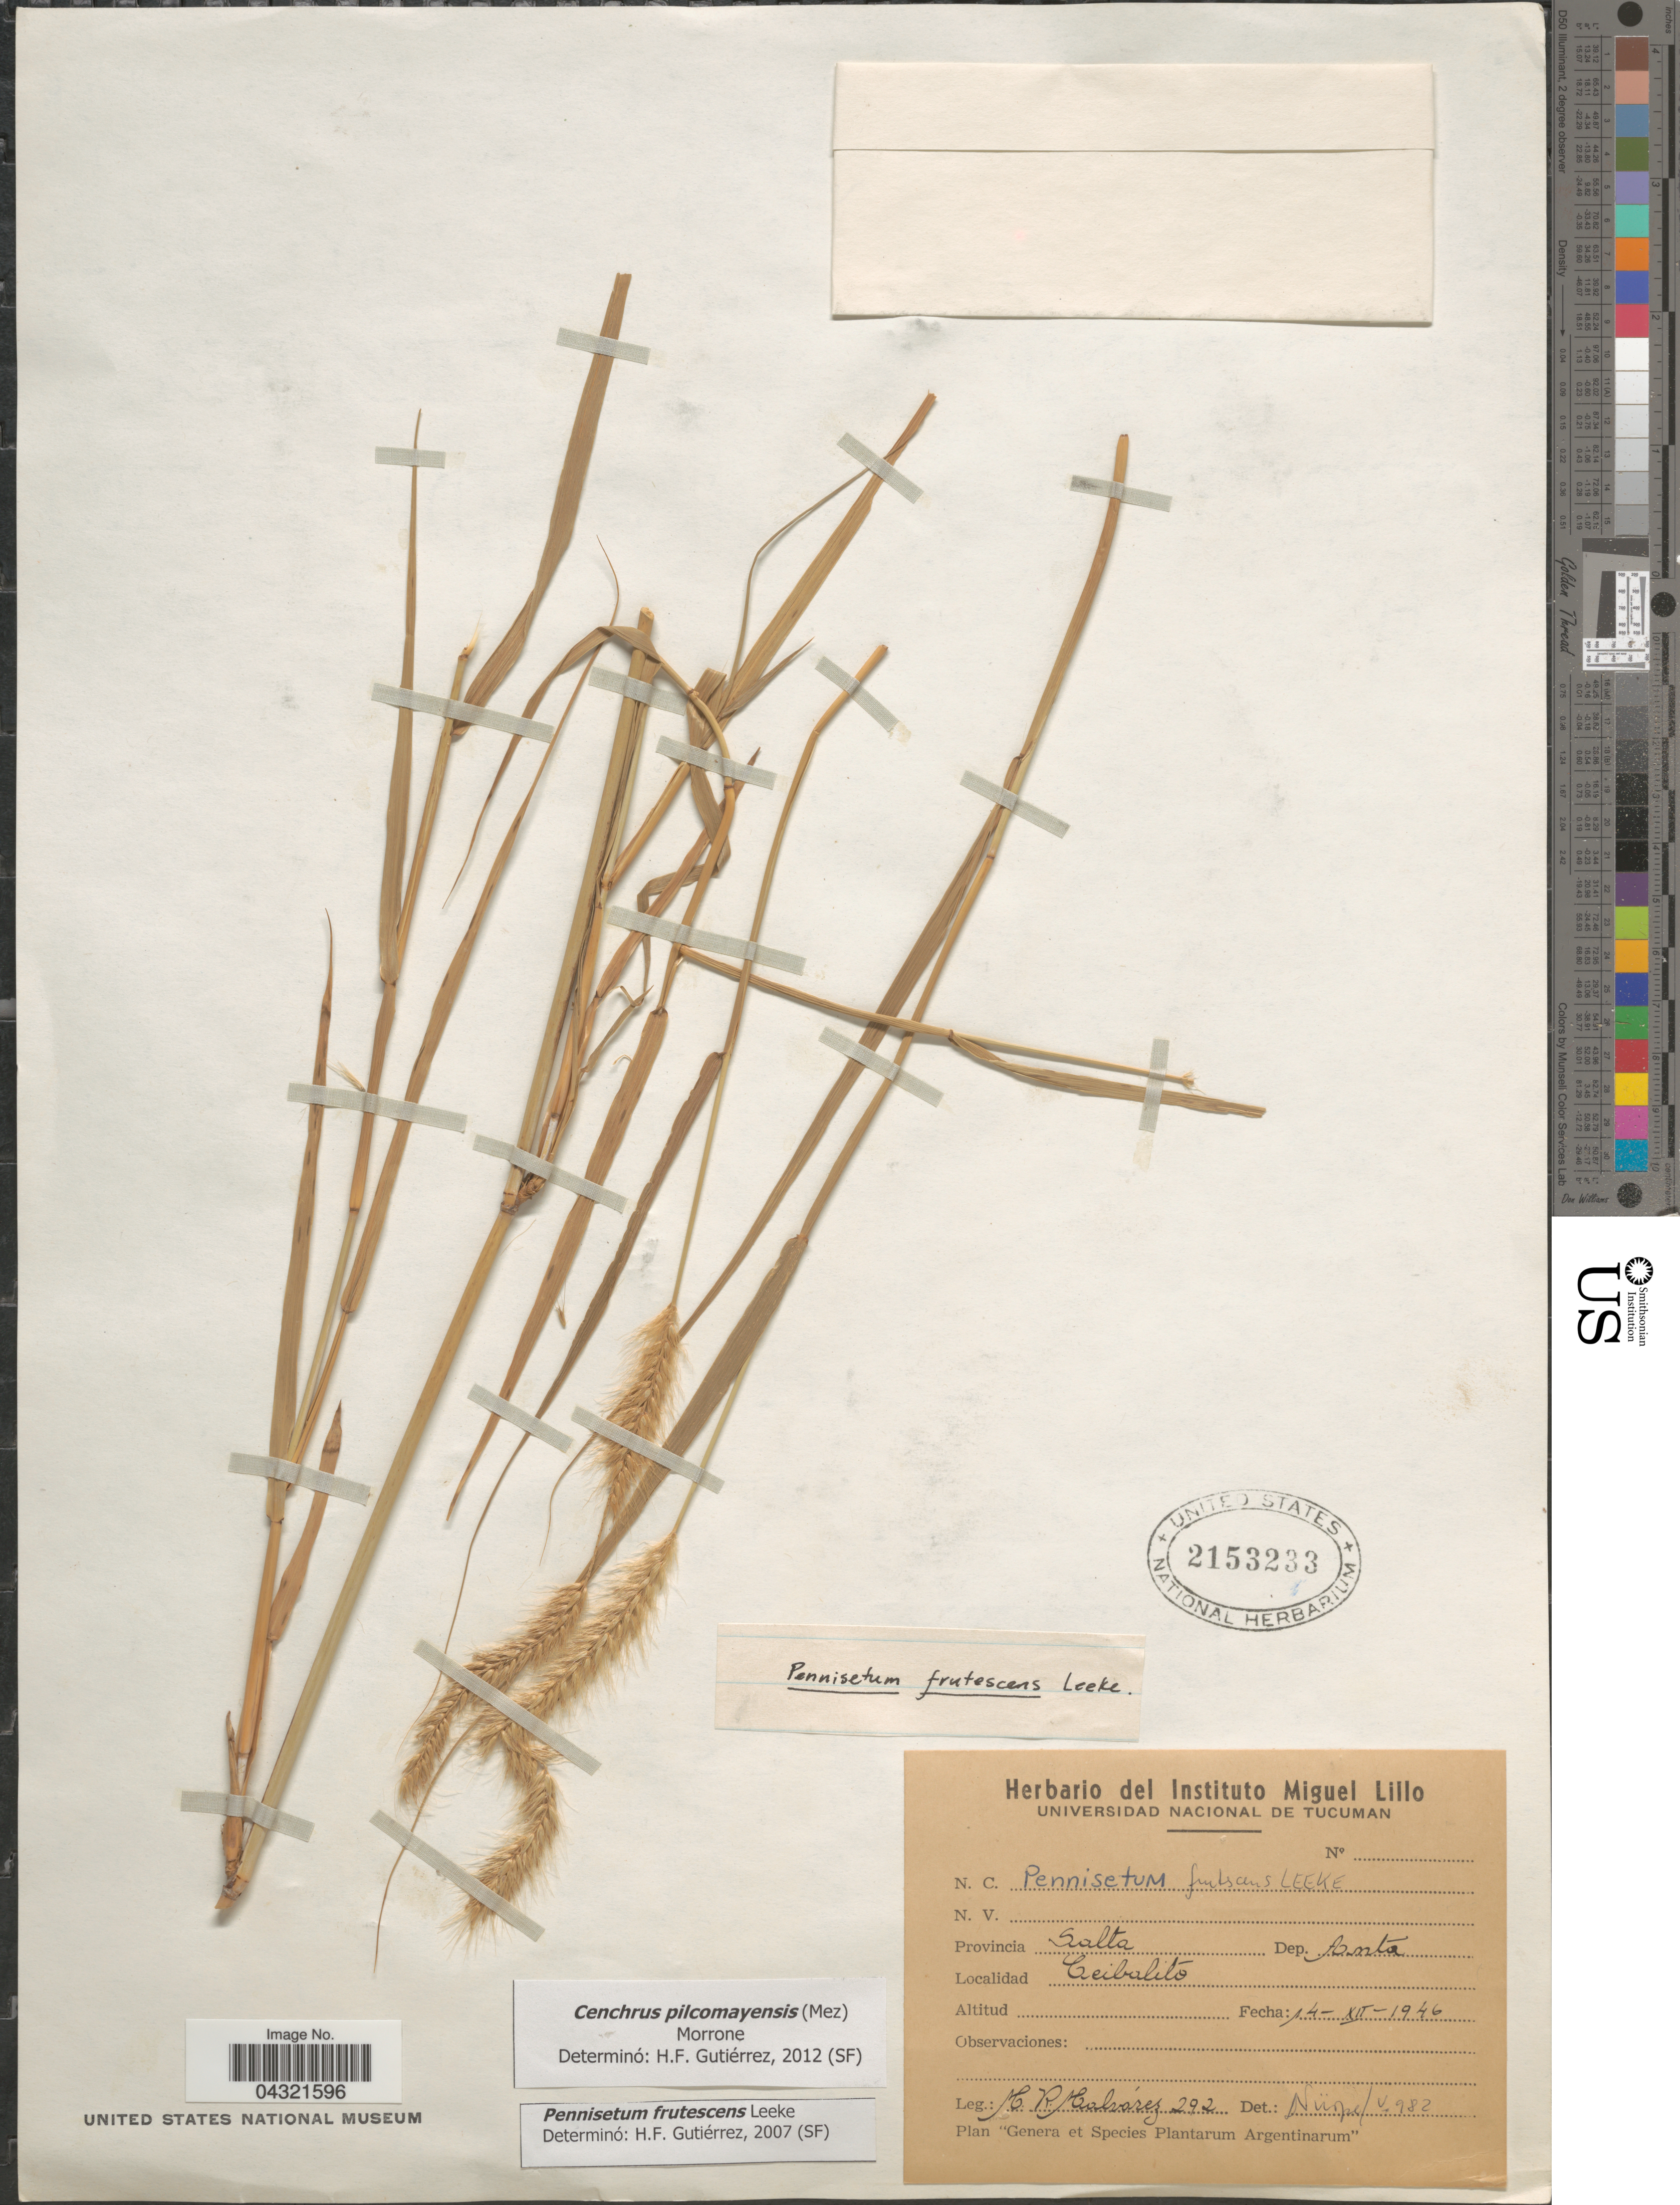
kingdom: Plantae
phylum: Tracheophyta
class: Liliopsida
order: Poales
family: Poaceae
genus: Cenchrus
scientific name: Cenchrus pilcomayensis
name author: (Mez) Morrone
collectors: M. Malvárez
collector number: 292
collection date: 1946-12-14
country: Argentina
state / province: Salta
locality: Dep. Anta. Ceibalito.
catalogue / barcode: US 2153233